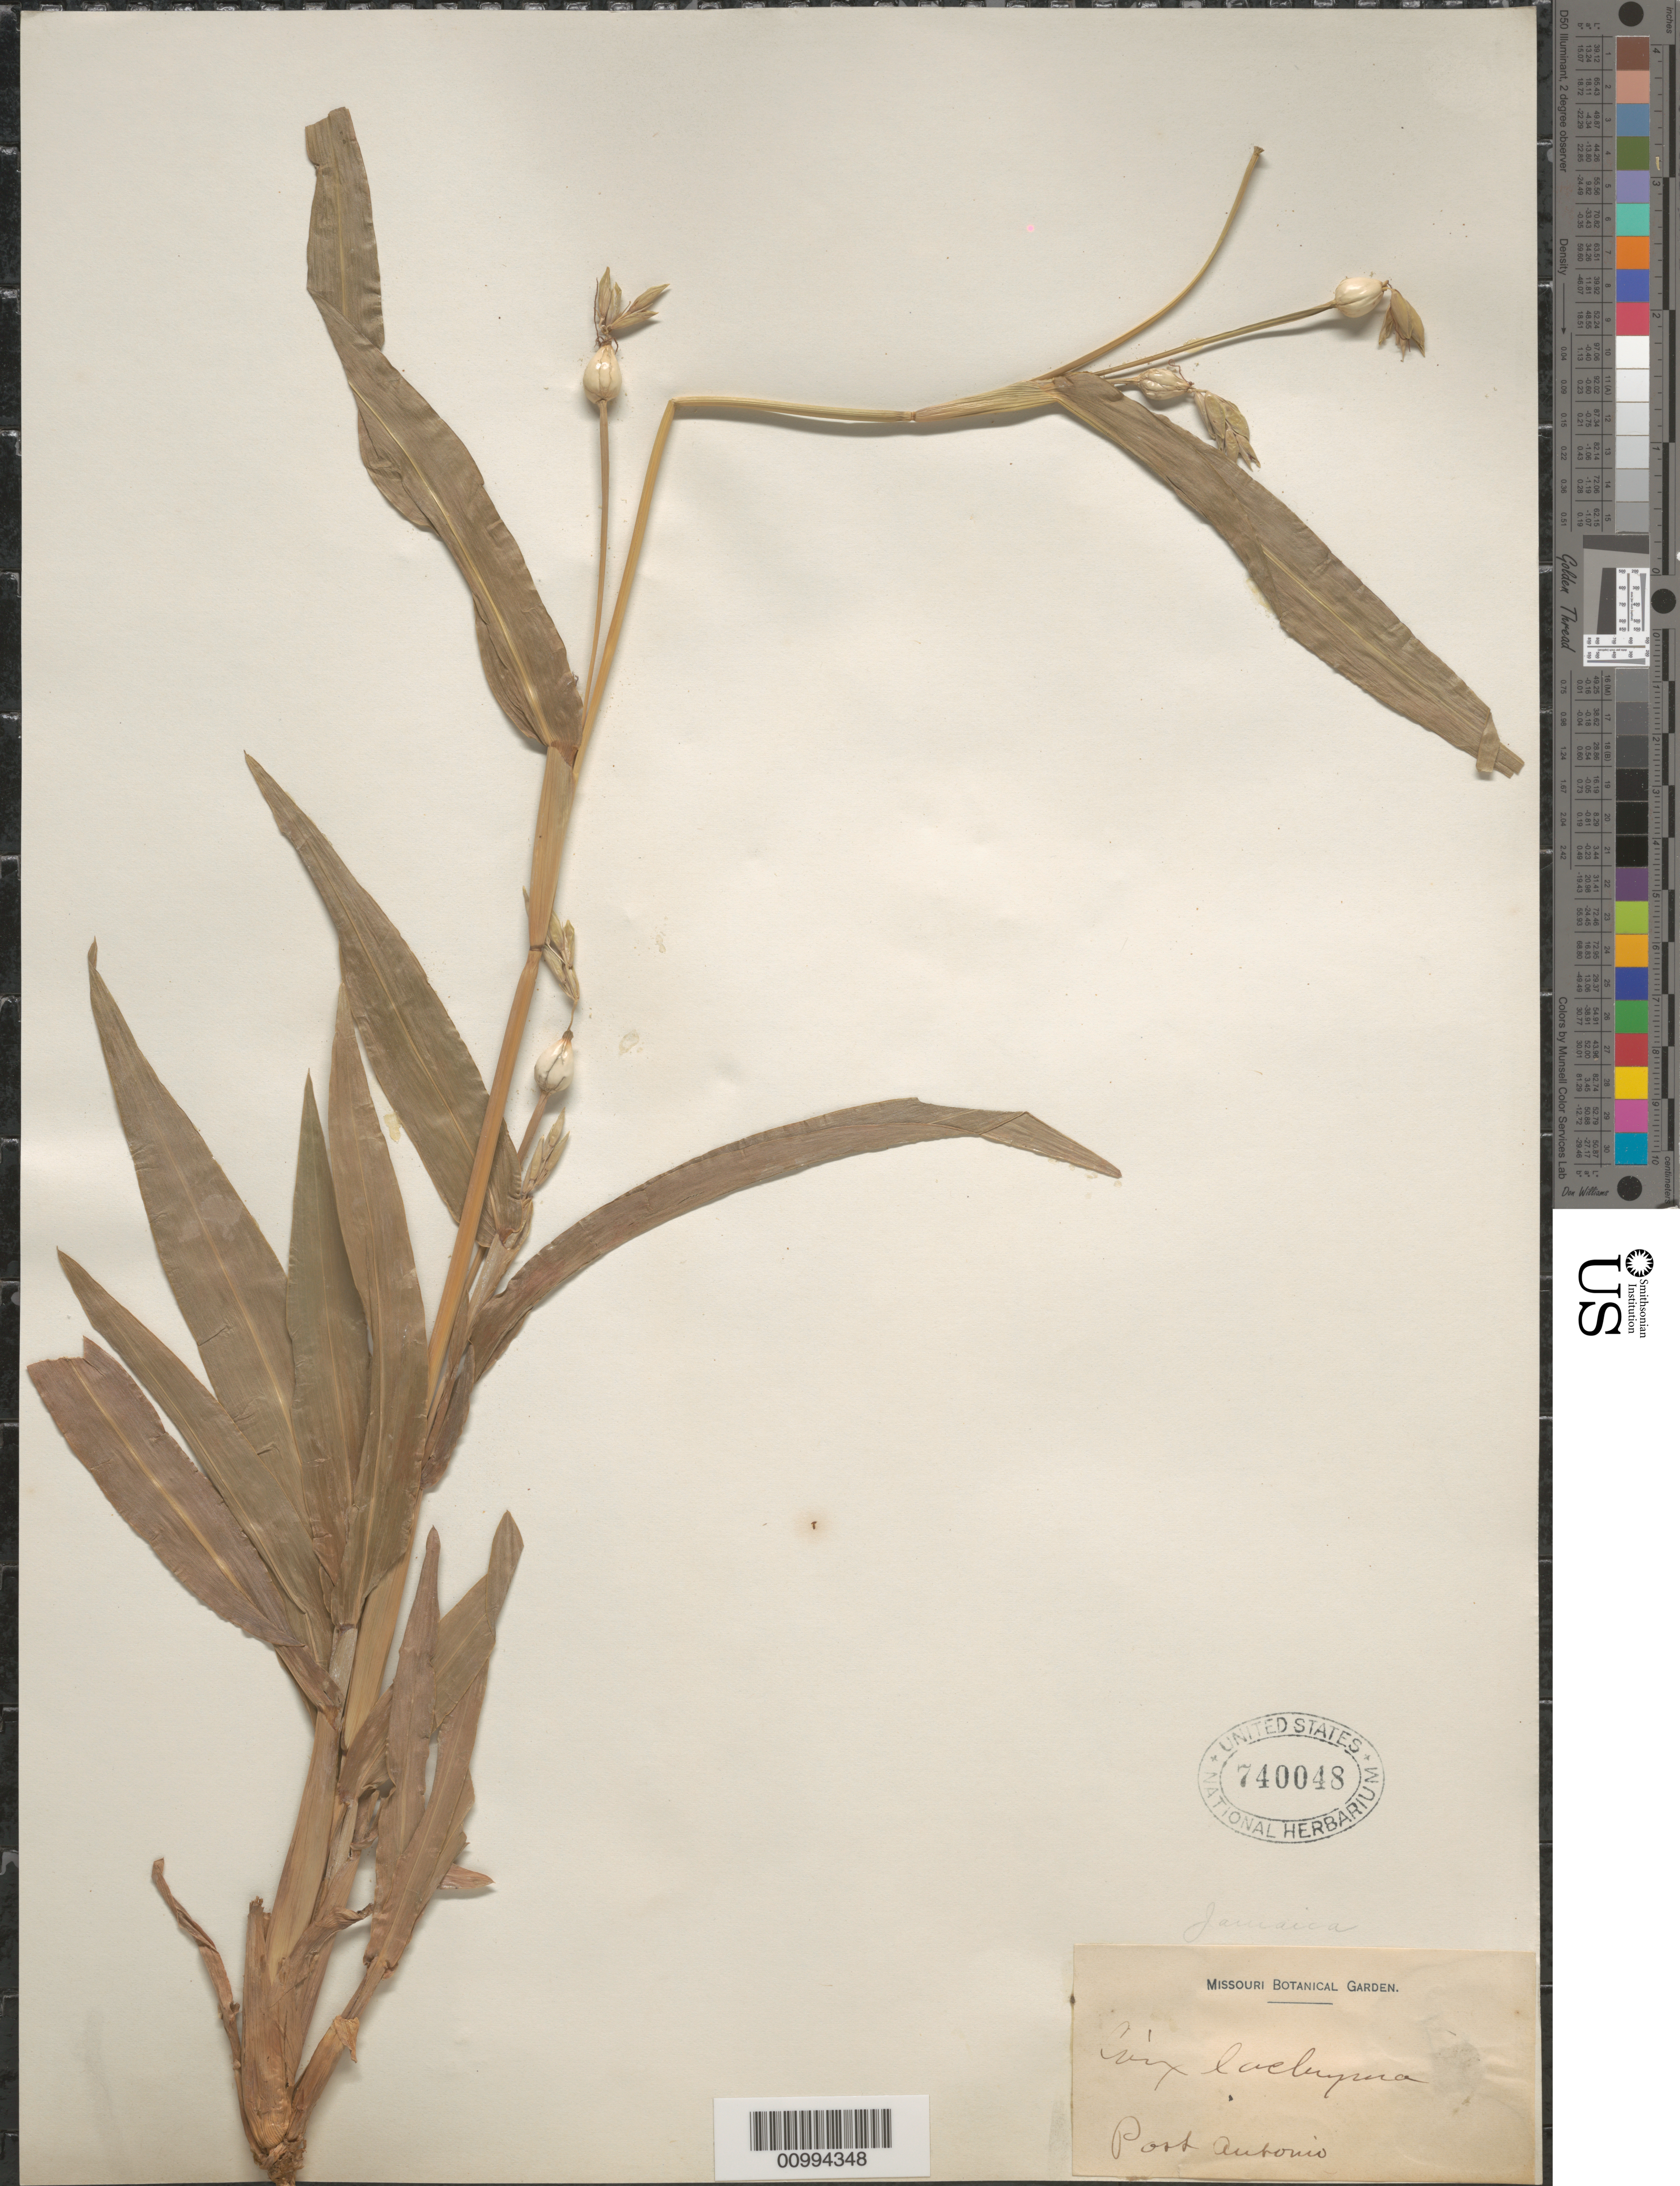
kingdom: Plantae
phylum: Tracheophyta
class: Liliopsida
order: Poales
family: Poaceae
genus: Coix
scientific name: Coix lacryma-jobi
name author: L.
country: Jamaica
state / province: Portland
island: Jamaica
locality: Port Antonio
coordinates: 0 N, 0 E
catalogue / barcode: US 740048